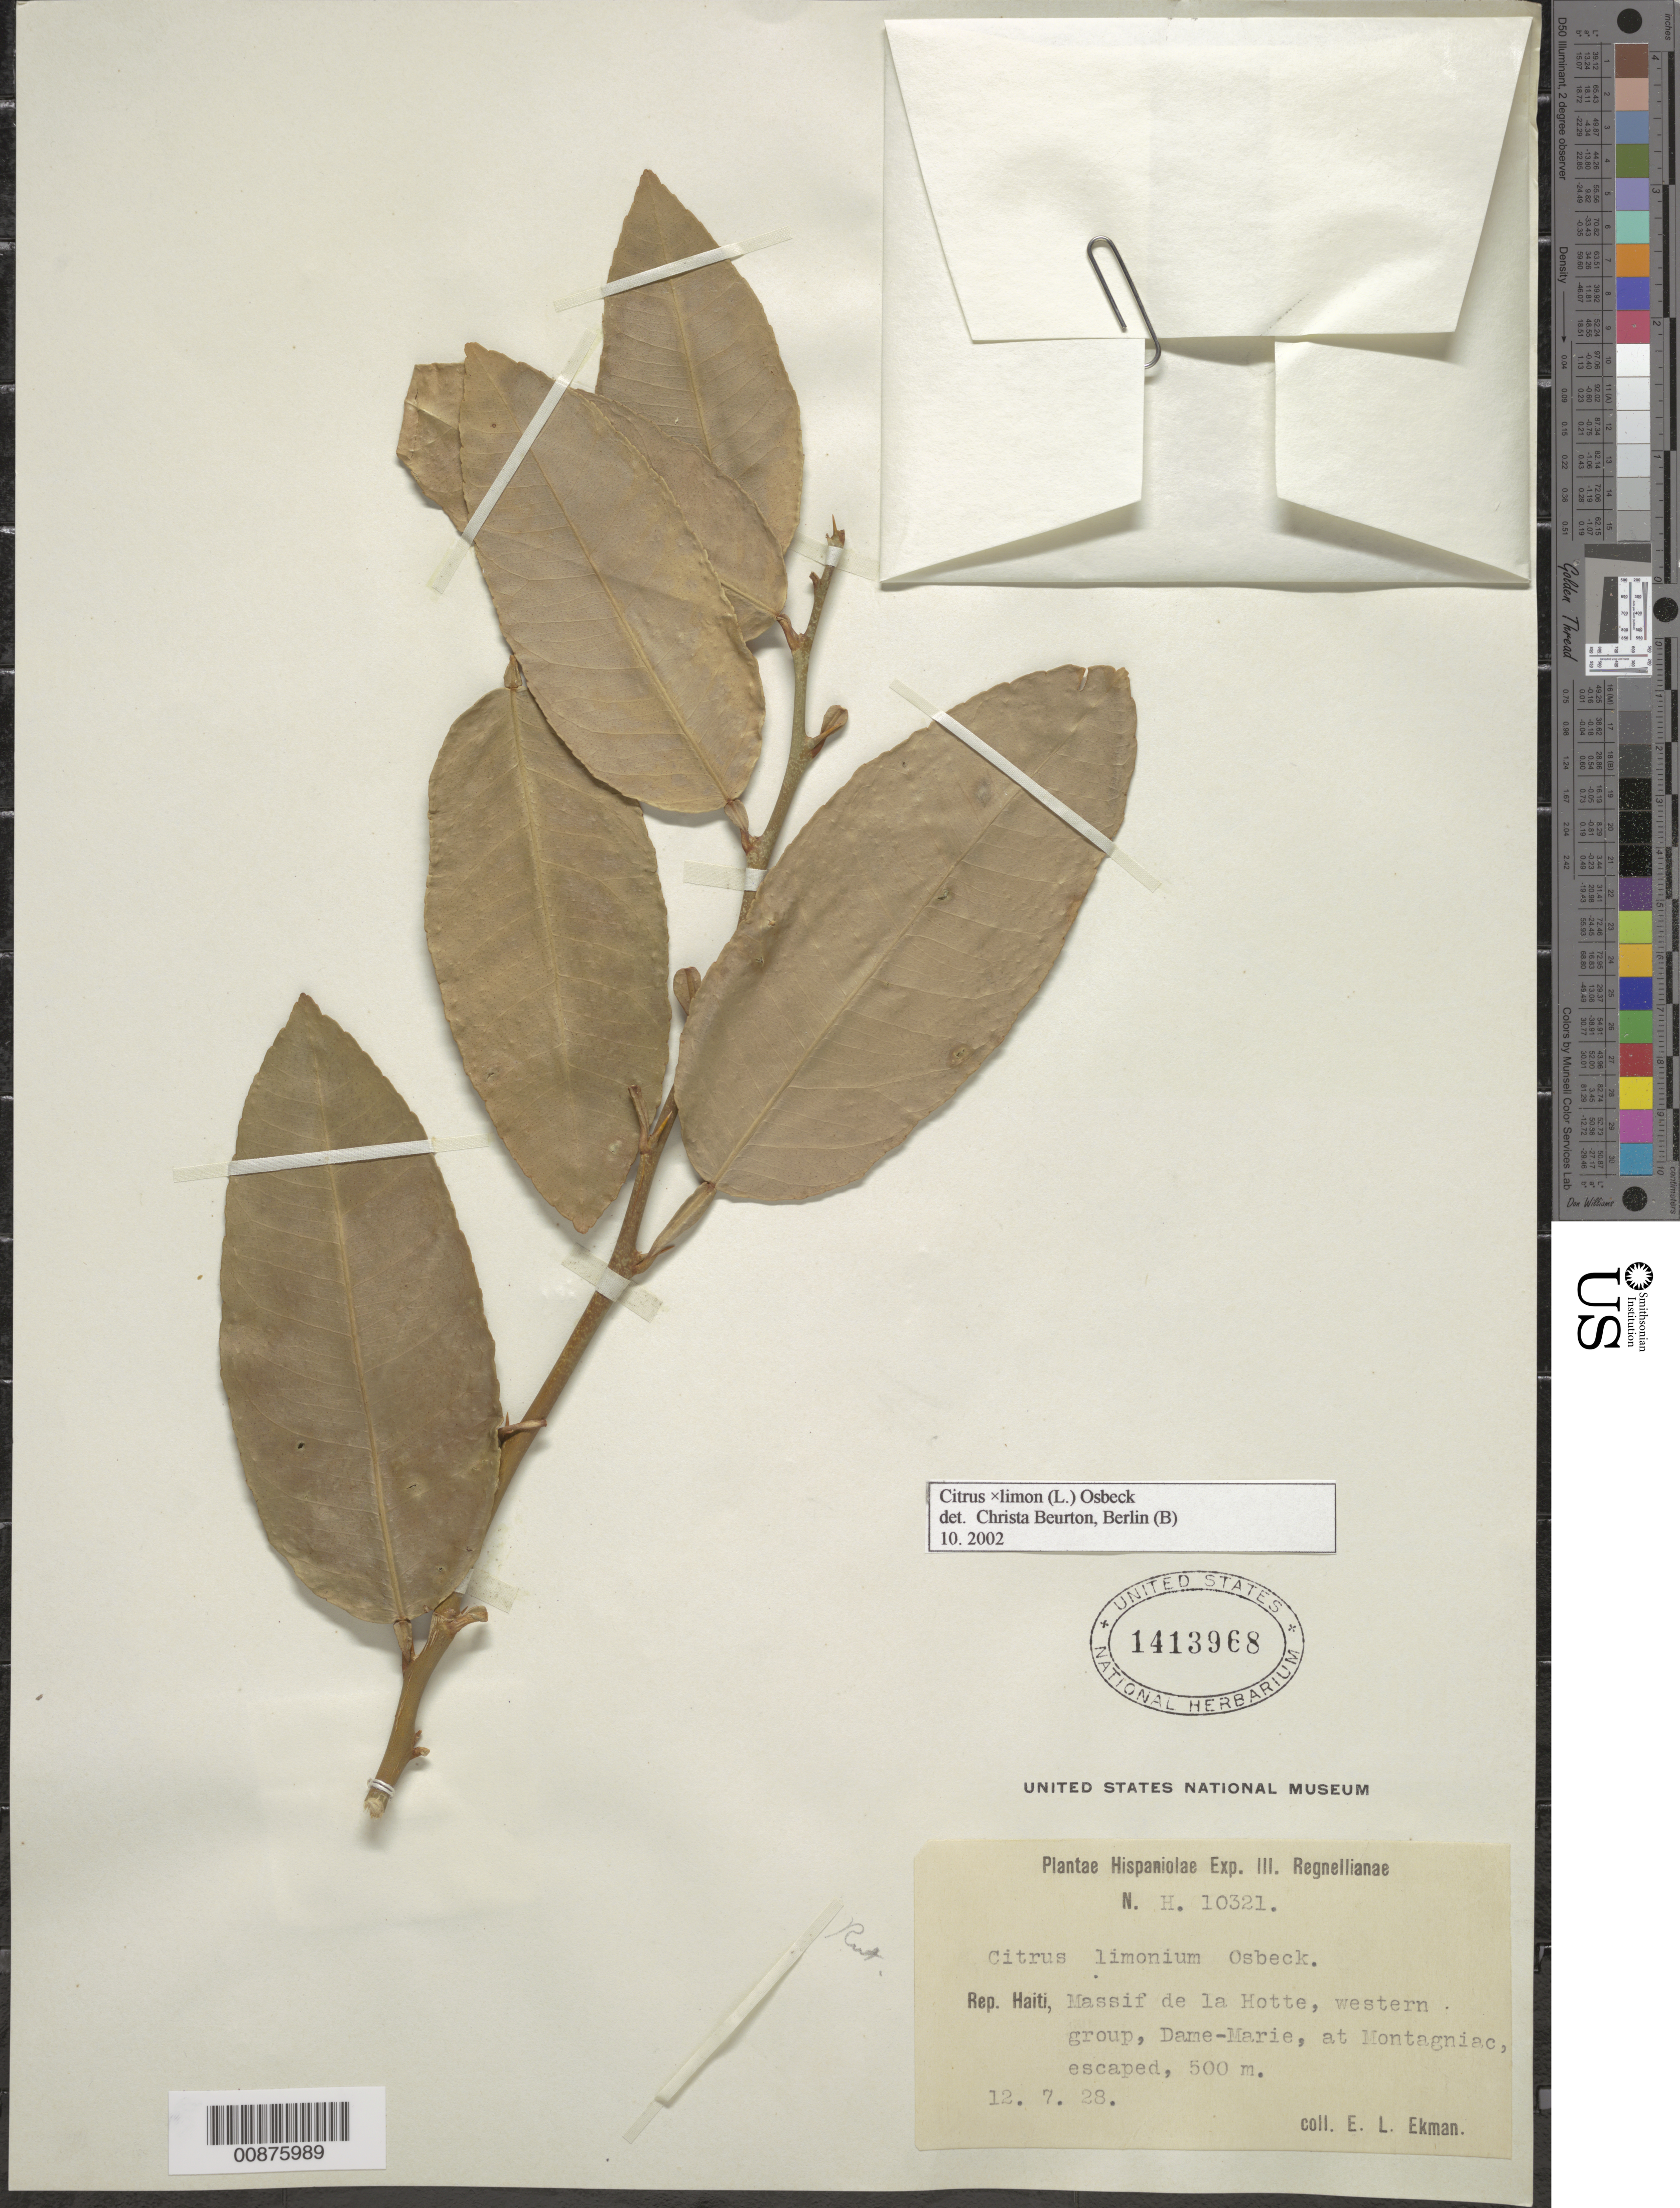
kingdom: Plantae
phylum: Tracheophyta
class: Magnoliopsida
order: Sapindales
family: Rutaceae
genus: Citrus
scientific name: Citrus x limon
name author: (L.) Osbeck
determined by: Beurton, C.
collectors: E. L. Ekman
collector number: H 10321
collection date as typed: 12 Jul 1928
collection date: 1928-07-12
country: Haiti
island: Hispaniola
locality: Massif de la Hotte, western group, Dame Marie, at Montagniac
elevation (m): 500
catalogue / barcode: US 1413968